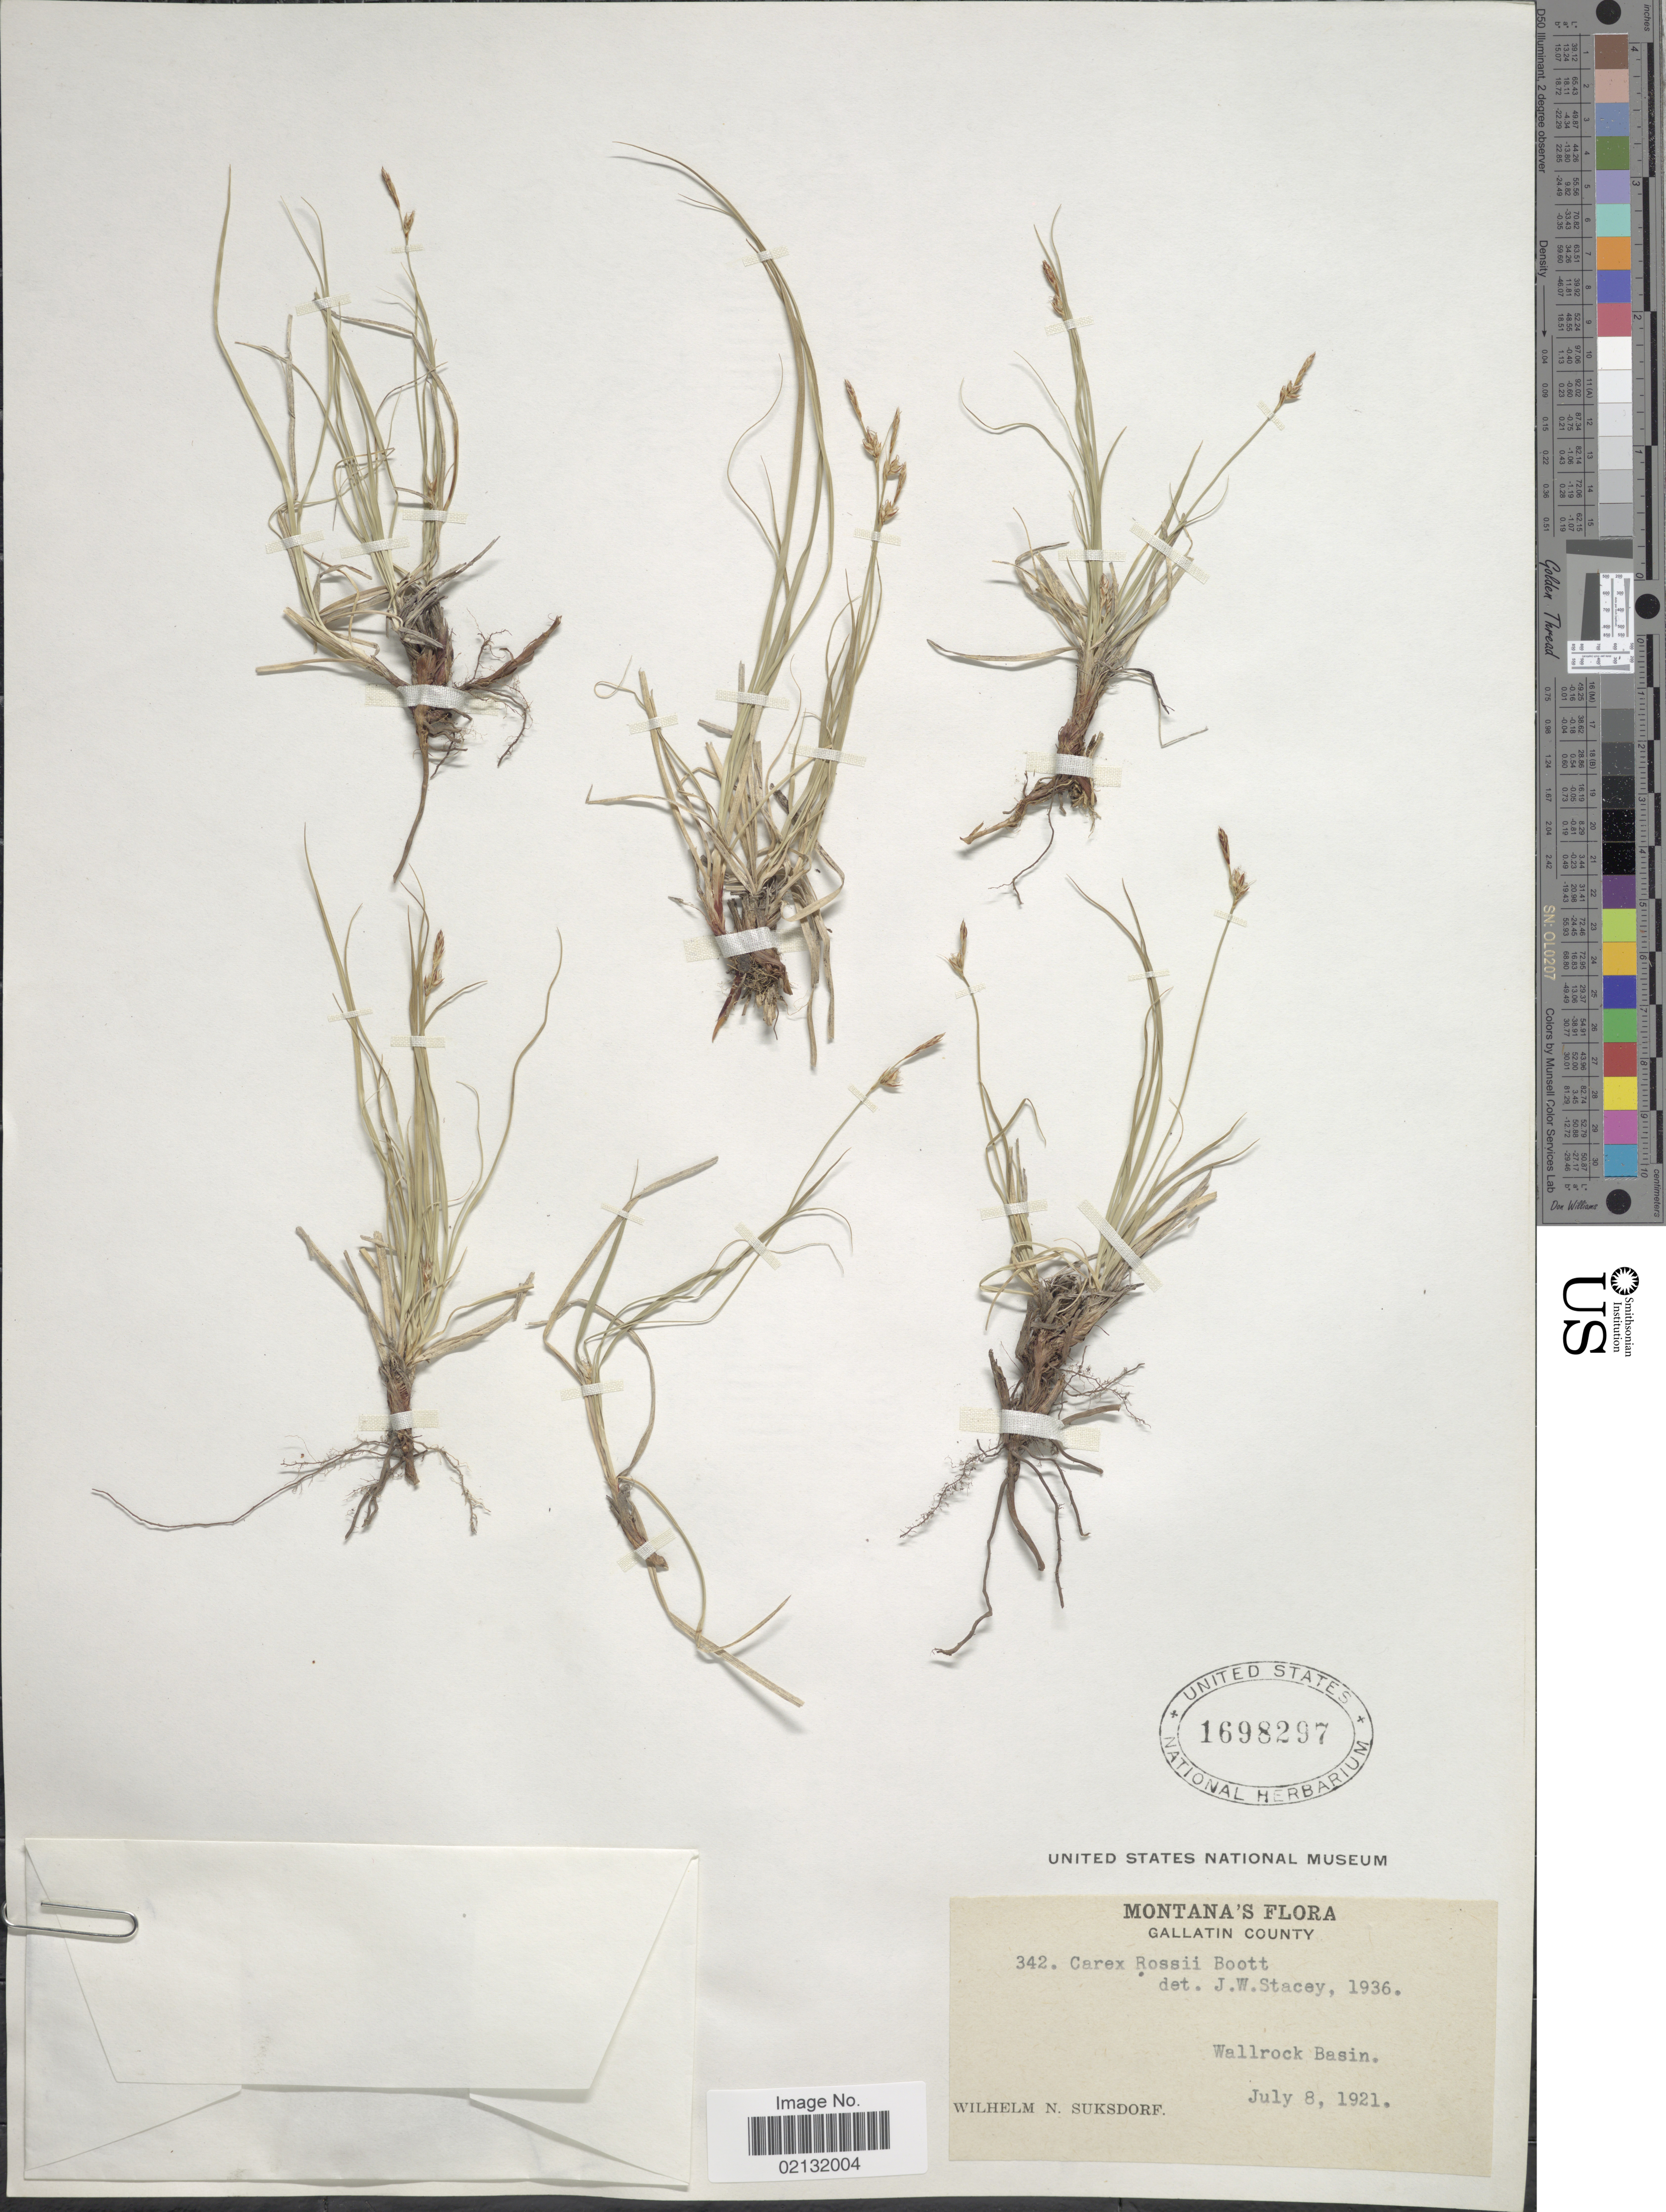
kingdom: Plantae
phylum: Tracheophyta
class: Liliopsida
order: Poales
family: Cyperaceae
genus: Carex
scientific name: Carex rossii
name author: Boott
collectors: W. N. Suksdorf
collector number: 342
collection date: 1921-07-08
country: United States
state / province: Montana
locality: Montana, Gallatin County. Wallrock basin.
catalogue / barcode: US 1698297